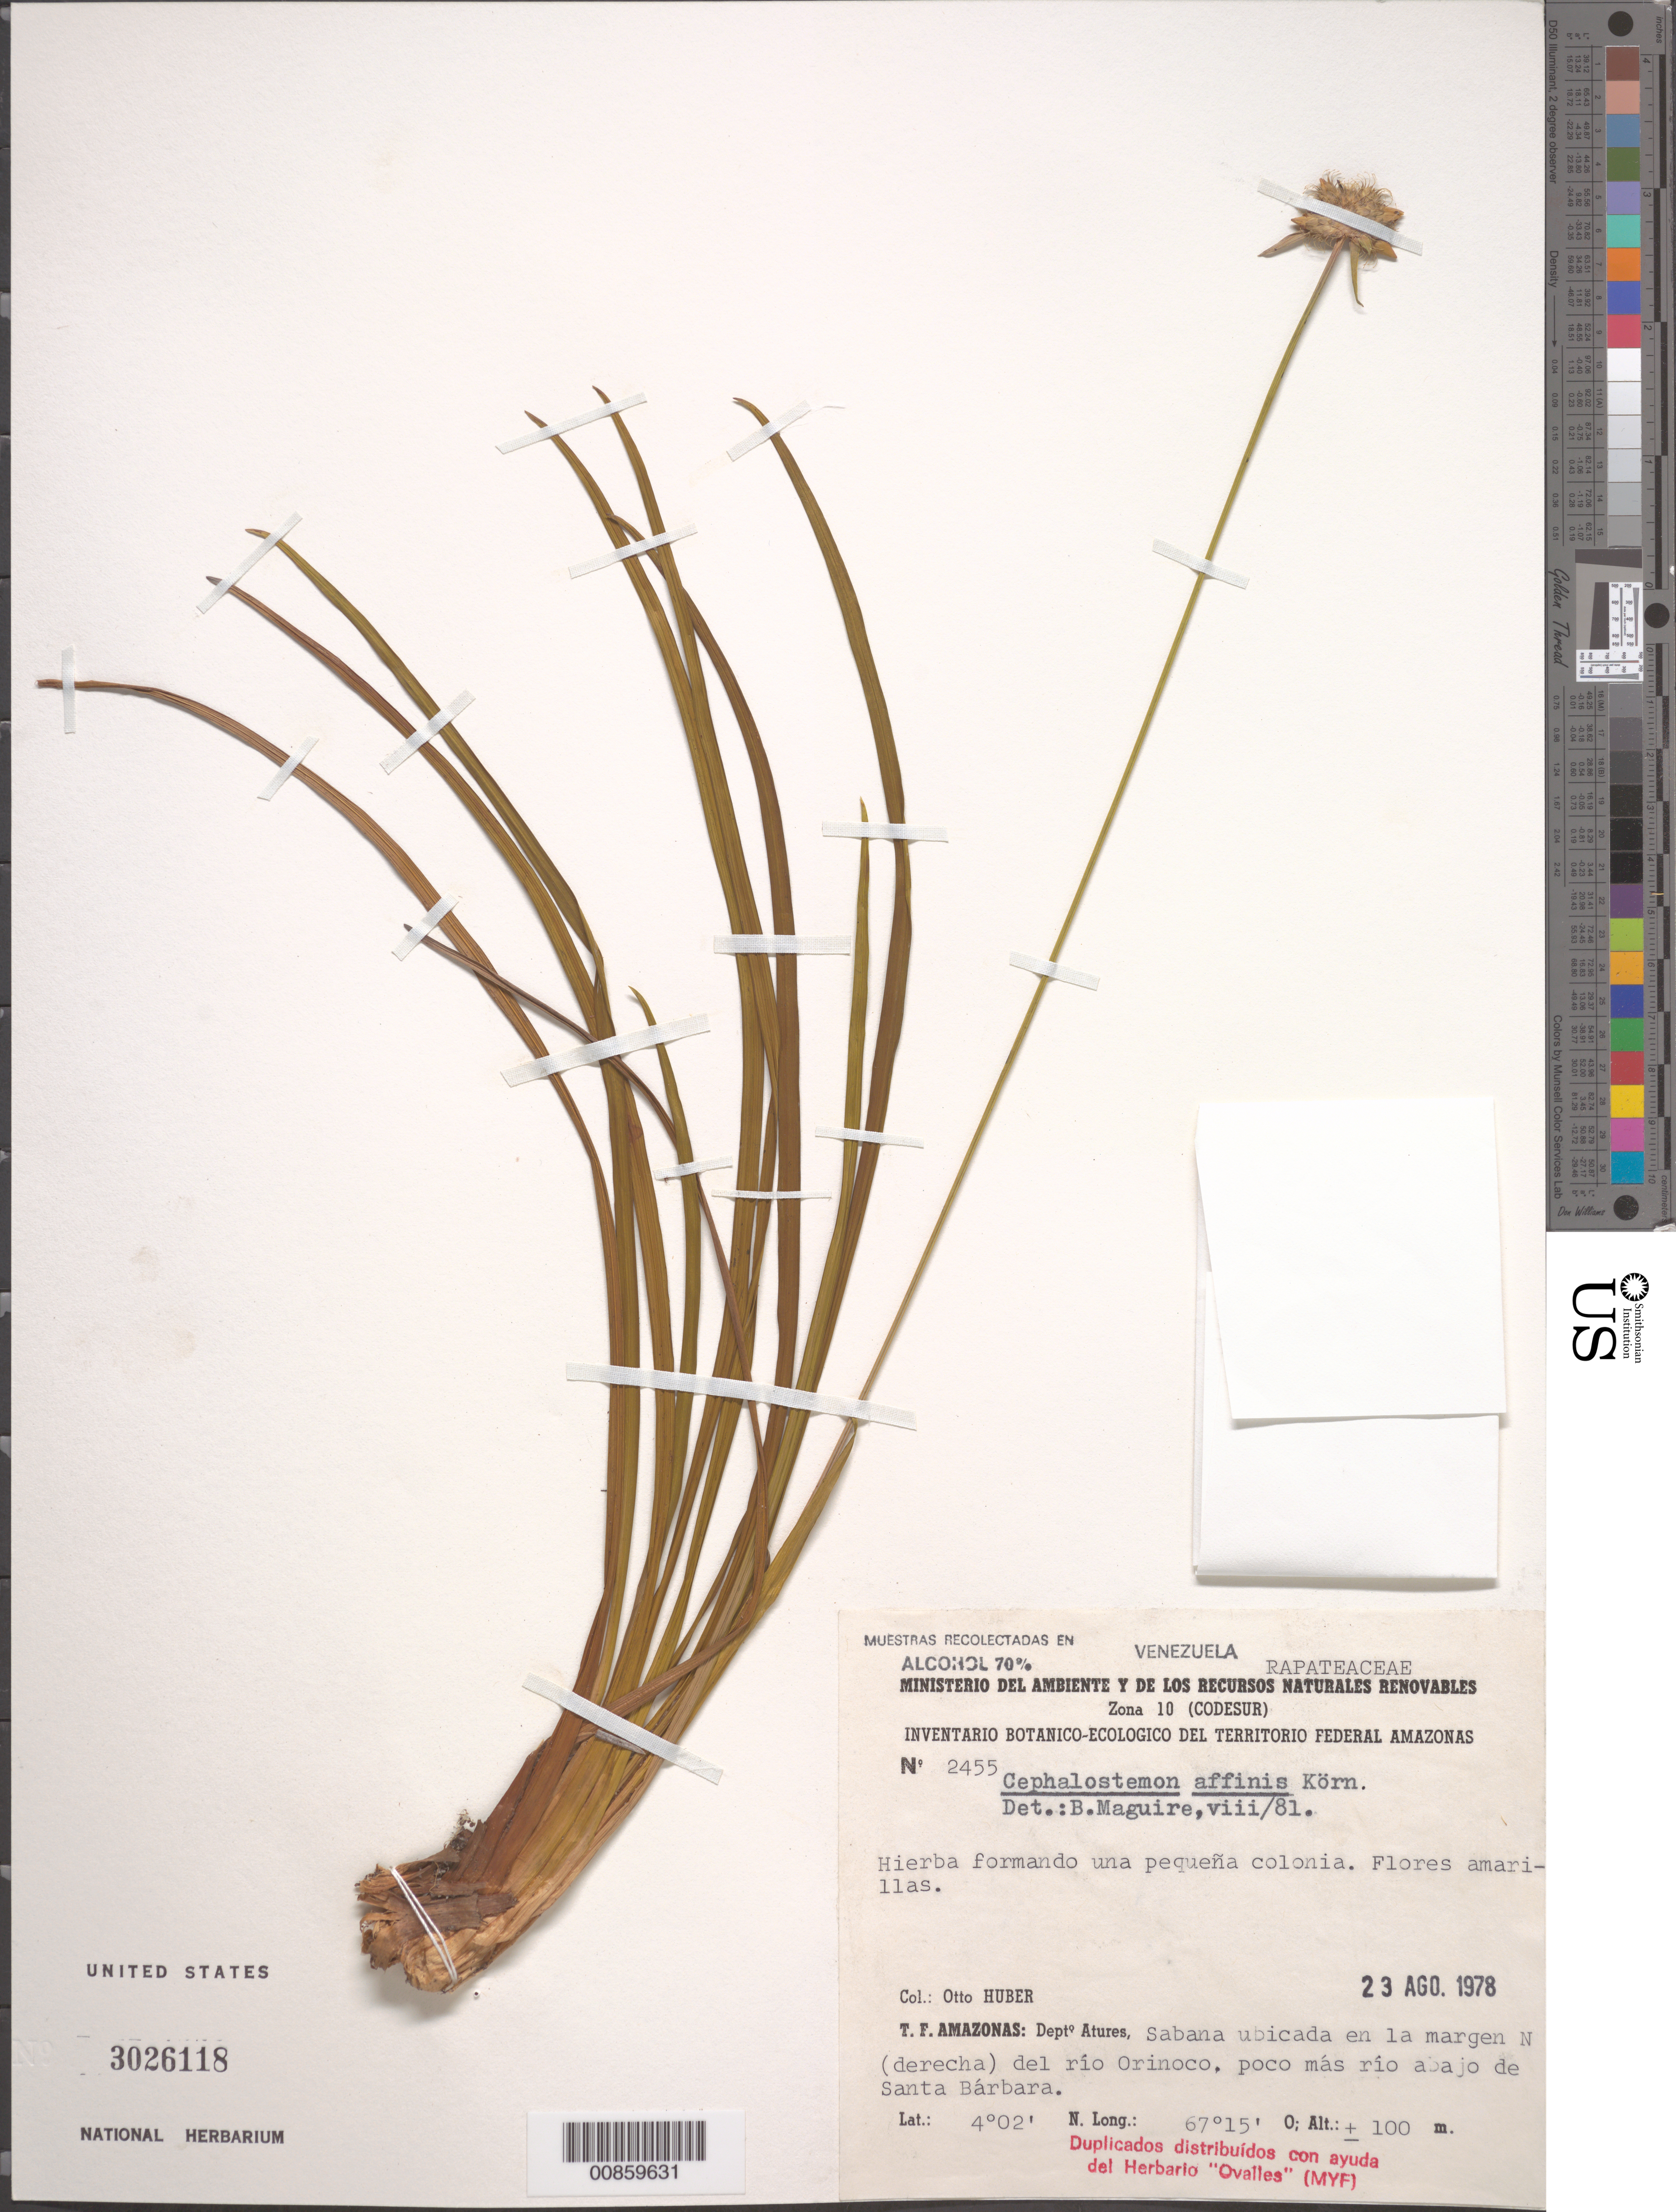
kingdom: Plantae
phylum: Tracheophyta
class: Liliopsida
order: Poales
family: Rapateaceae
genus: Cephalostemon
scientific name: Cephalostemon affinis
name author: Körn.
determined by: Maguire, Bassett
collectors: O. Huber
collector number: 2455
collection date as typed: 23-Aug-78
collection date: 1978-08-23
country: Venezuela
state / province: Amazonas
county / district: Atures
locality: Santa Bárbara, poco más río abajo, N (derecha) del Río Orinoco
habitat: Savanna.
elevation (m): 100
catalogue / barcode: US 3026118